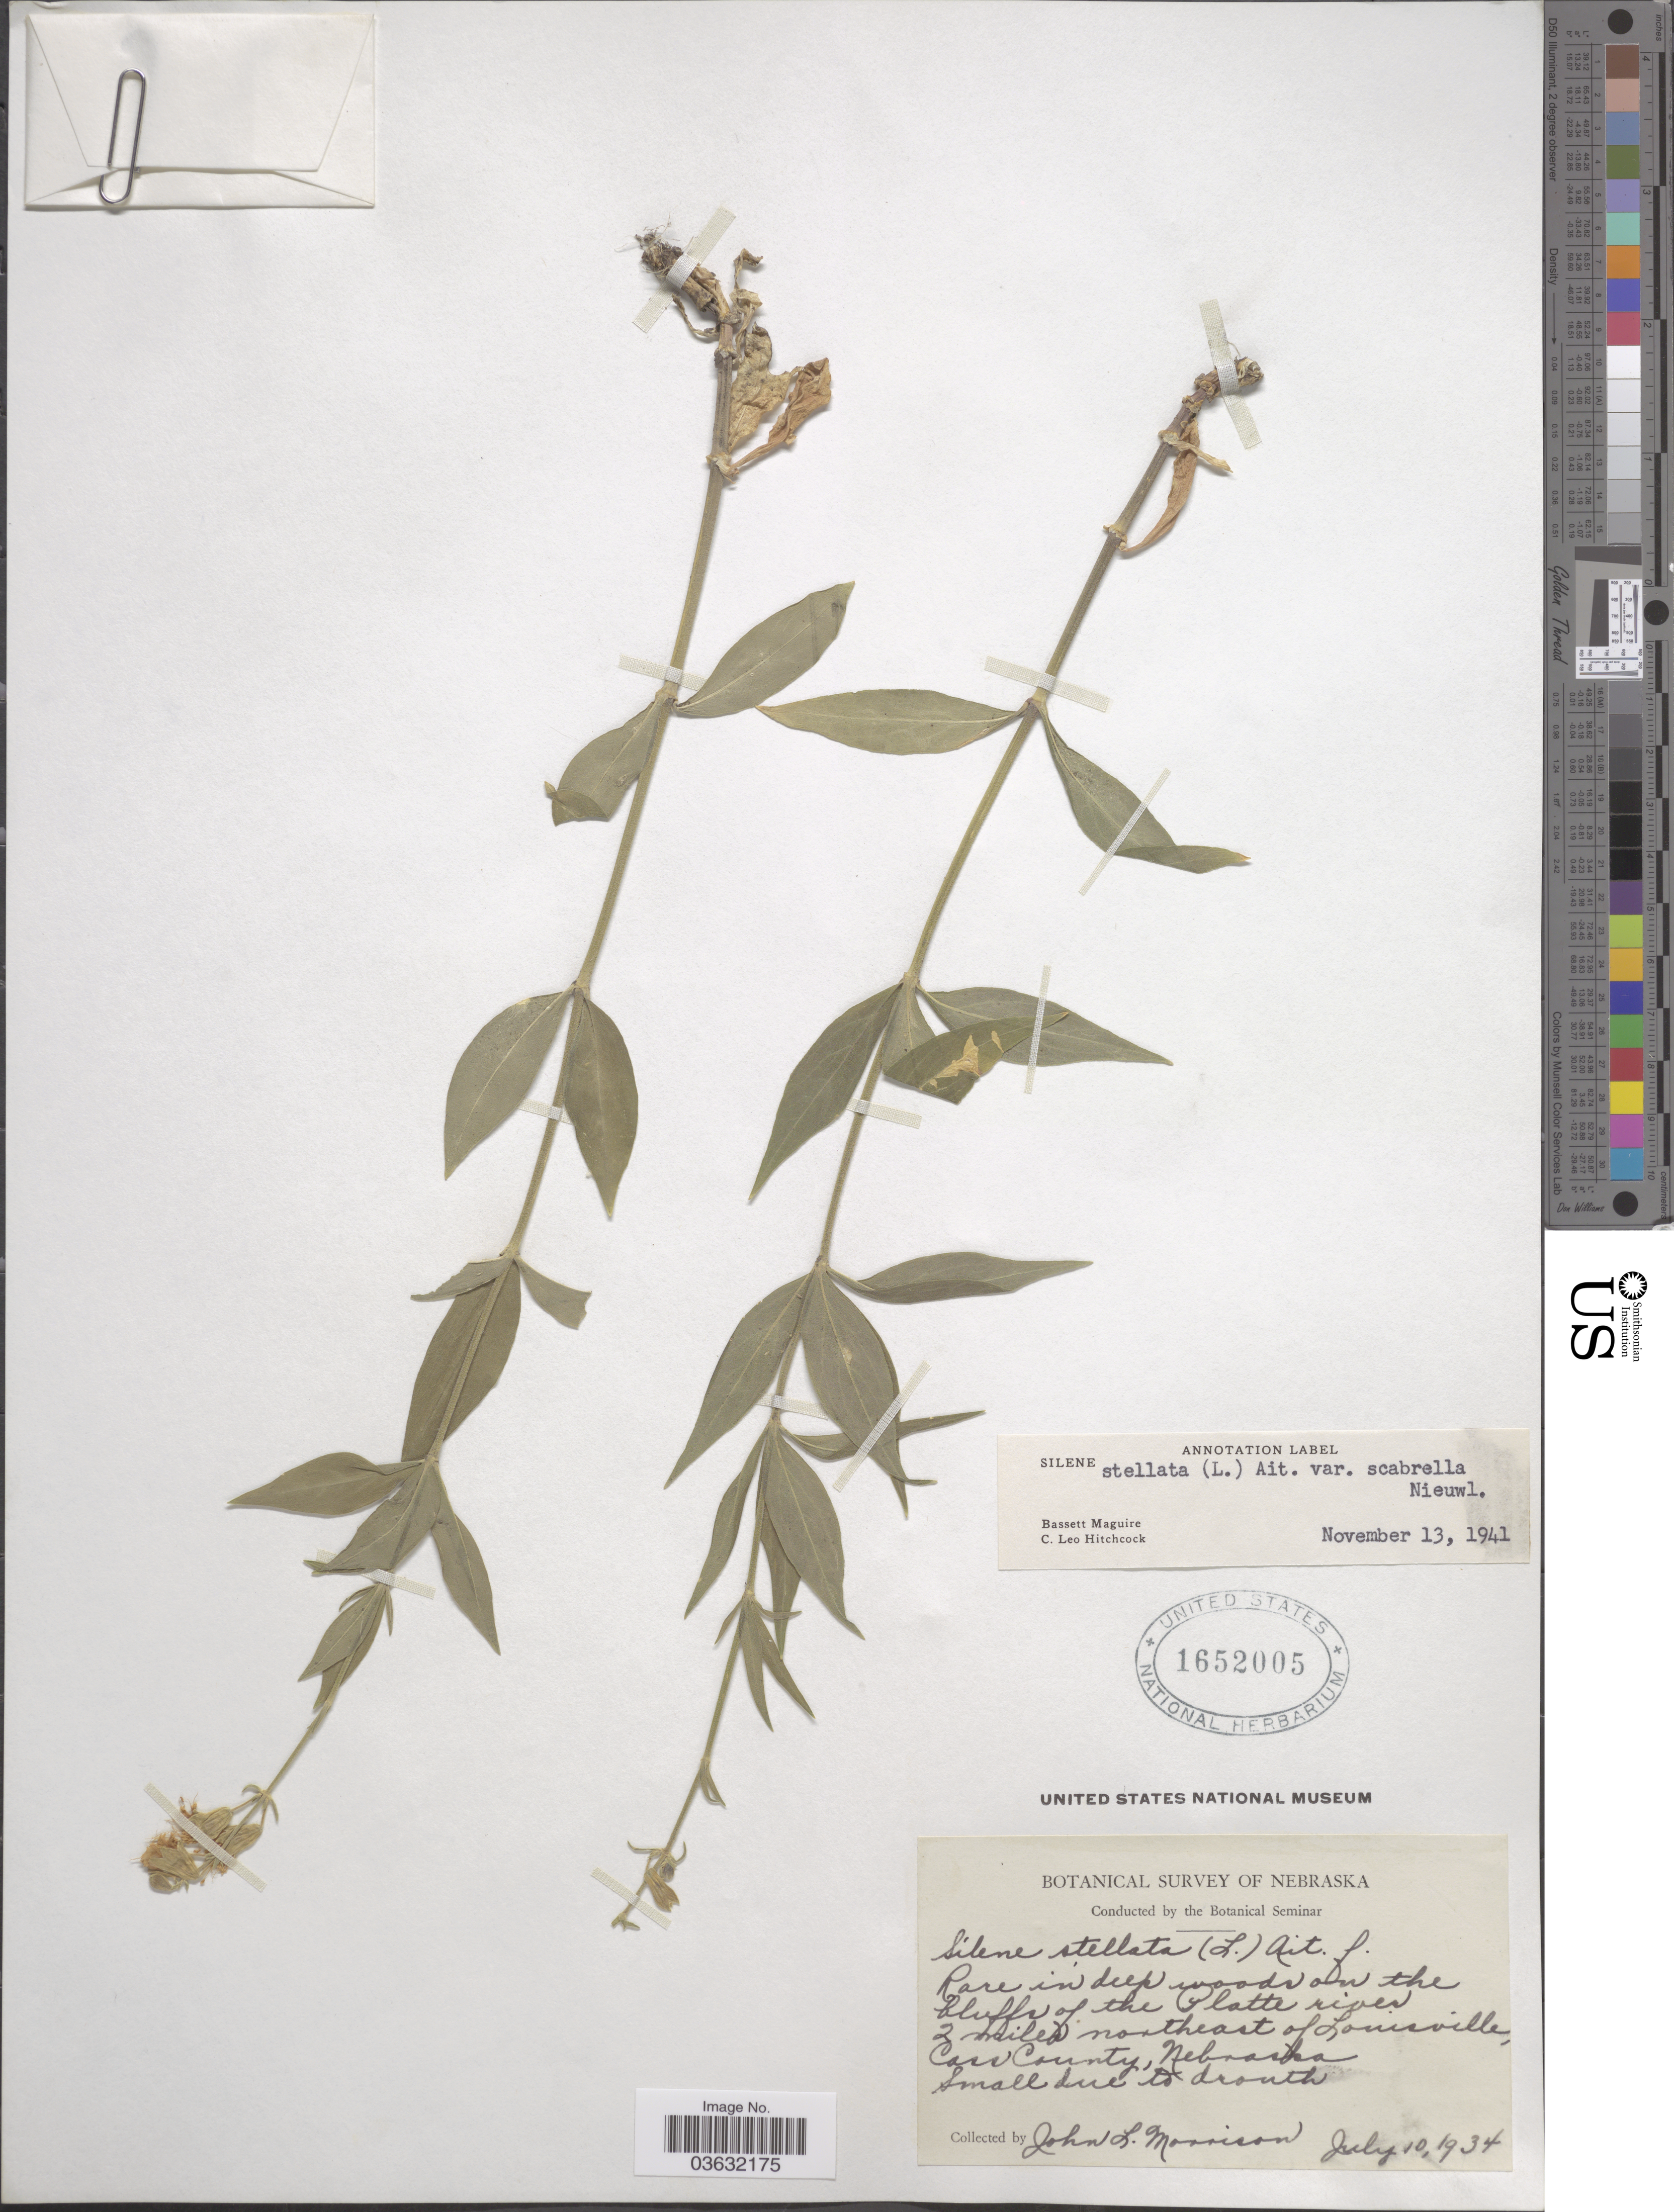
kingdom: Plantae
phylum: Tracheophyta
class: Magnoliopsida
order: Caryophyllales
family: Caryophyllaceae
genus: Silene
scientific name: Silene stellata var. scabrella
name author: (Nieuwl.) E.J. Palmer & Steyerm.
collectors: J. Morrison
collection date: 1934-07-10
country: United States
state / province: Nebraska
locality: On the bluffs of the Platte river 2 miles northeast of Louisville, Cass County.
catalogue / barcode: US 1652005